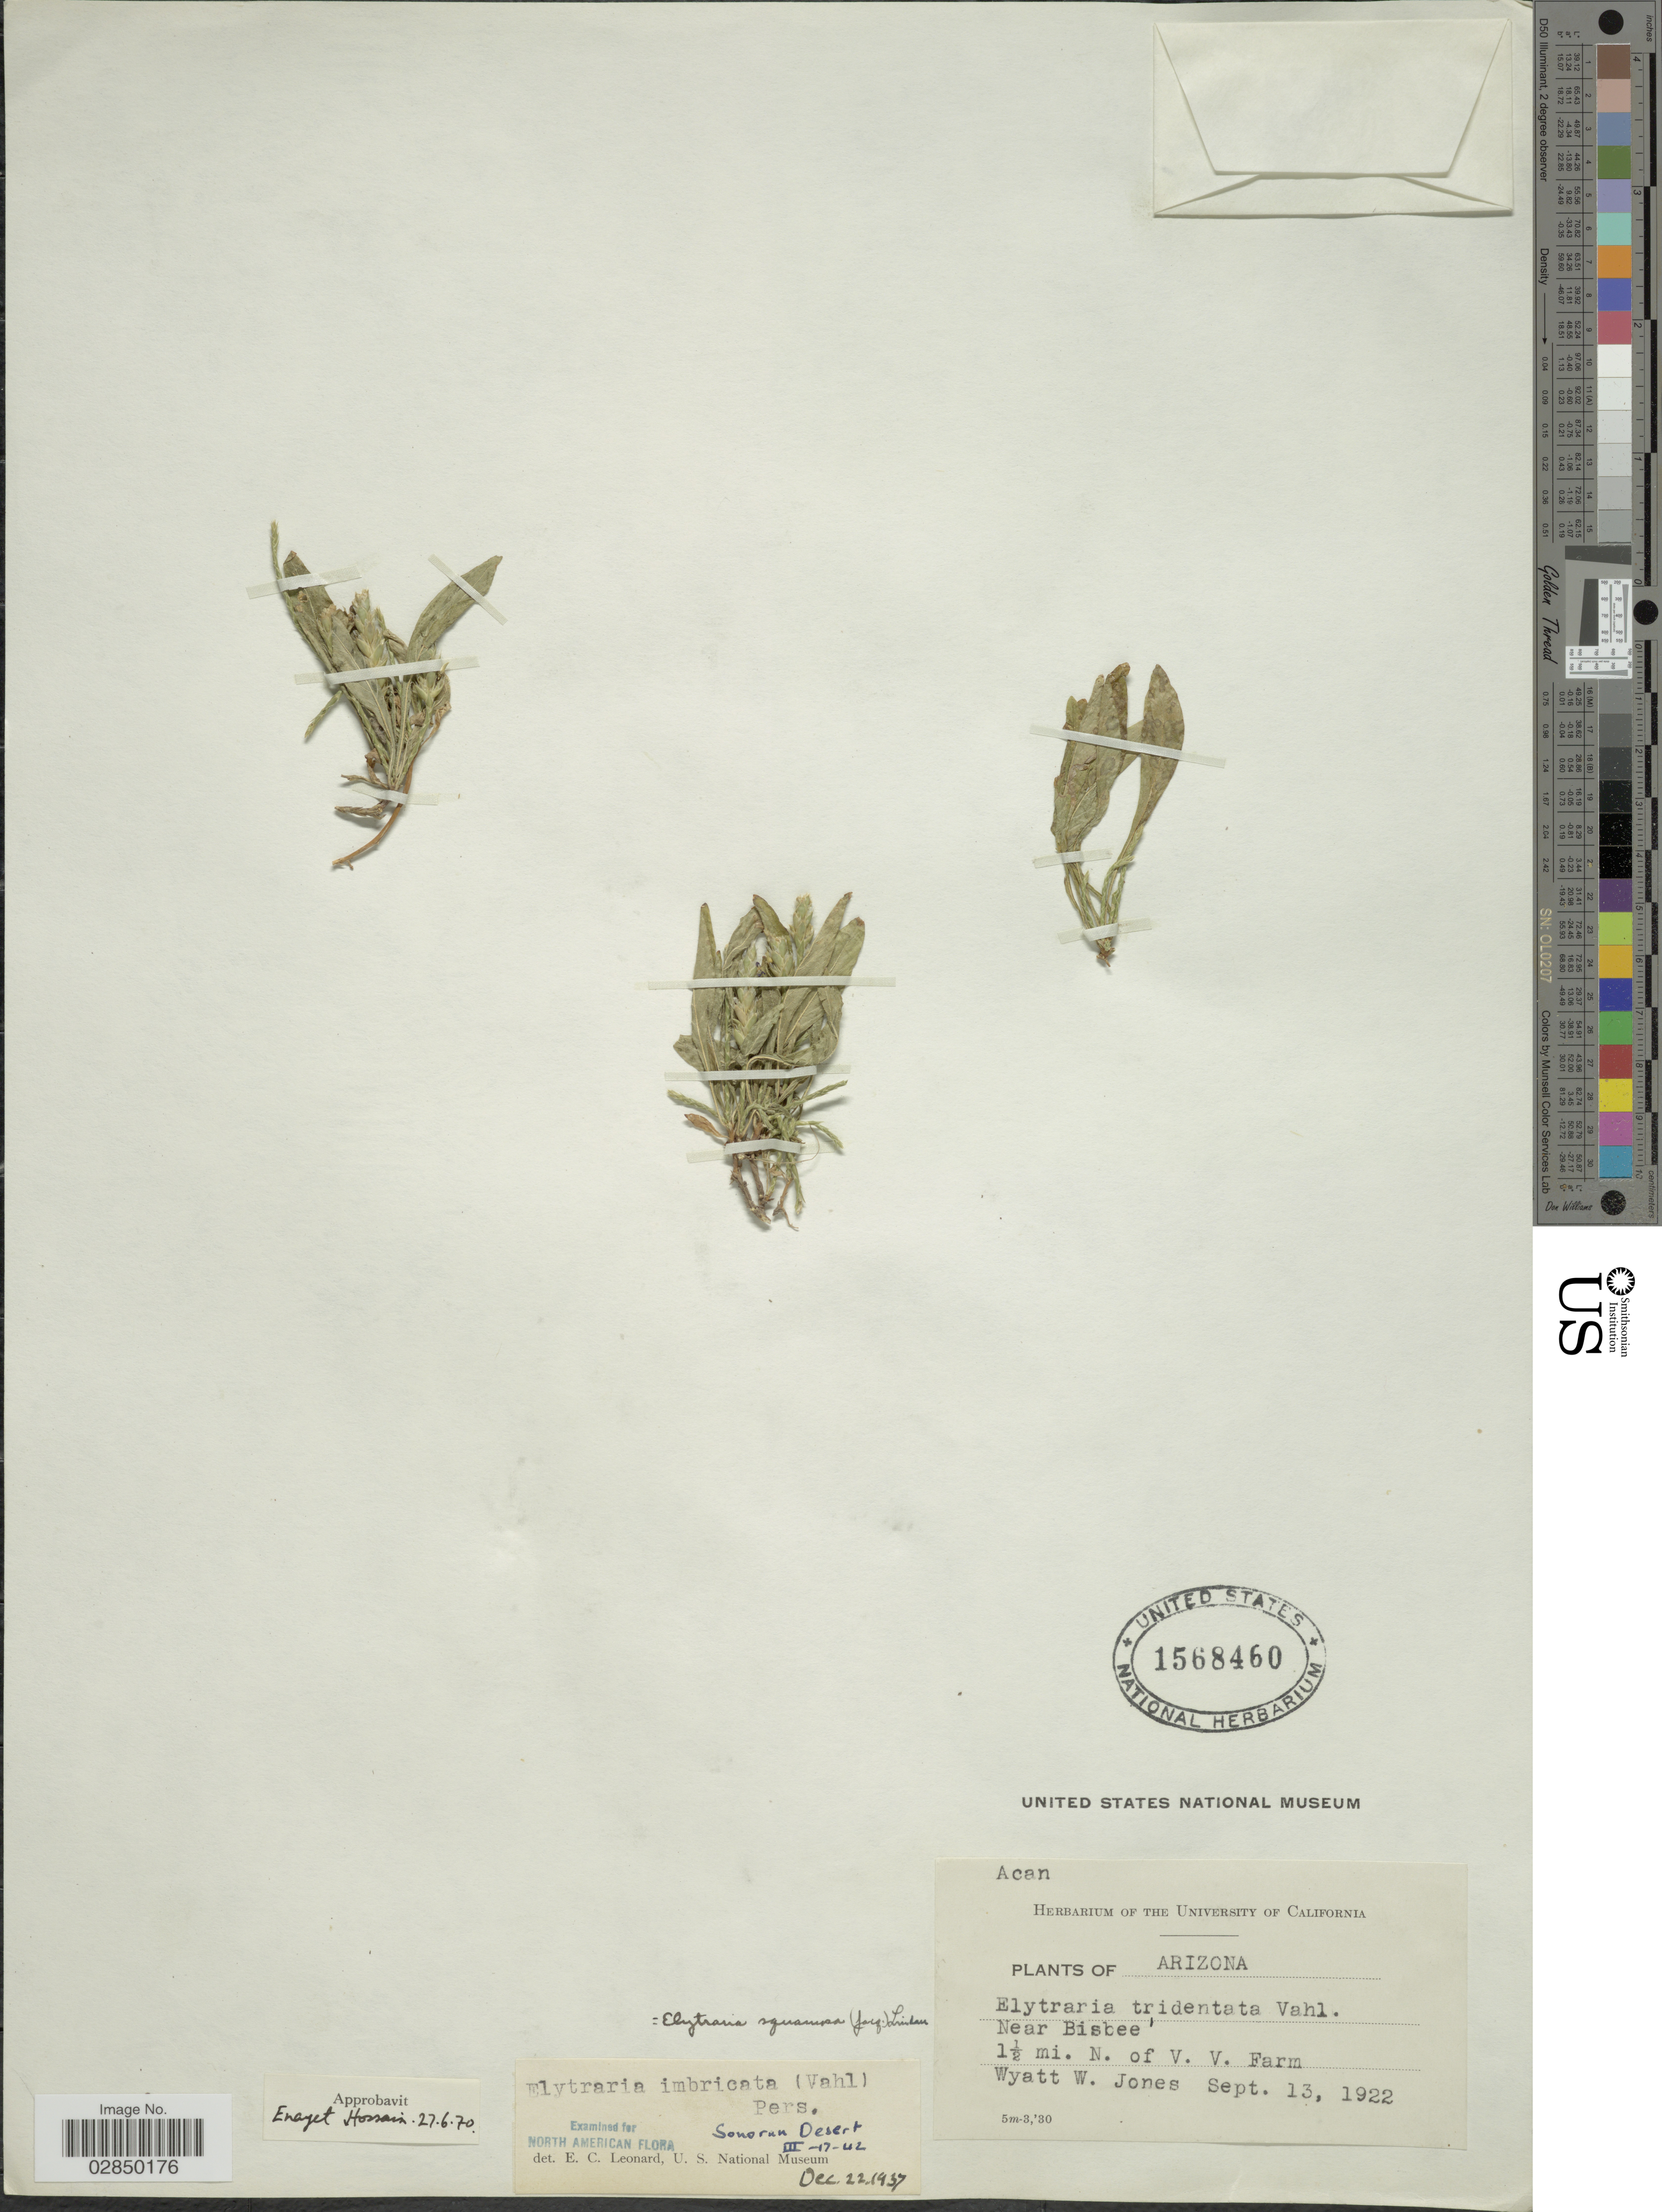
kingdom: Plantae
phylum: Tracheophyta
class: Magnoliopsida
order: Lamiales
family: Acanthaceae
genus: Elytraria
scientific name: Elytraria imbricata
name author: (Vahl) Pers.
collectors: W. W. Jones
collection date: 1922-09-13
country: United States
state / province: Arizona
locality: Near Bisbee. 1½ mi. N. of V. V. Farm.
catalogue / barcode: US 1568460